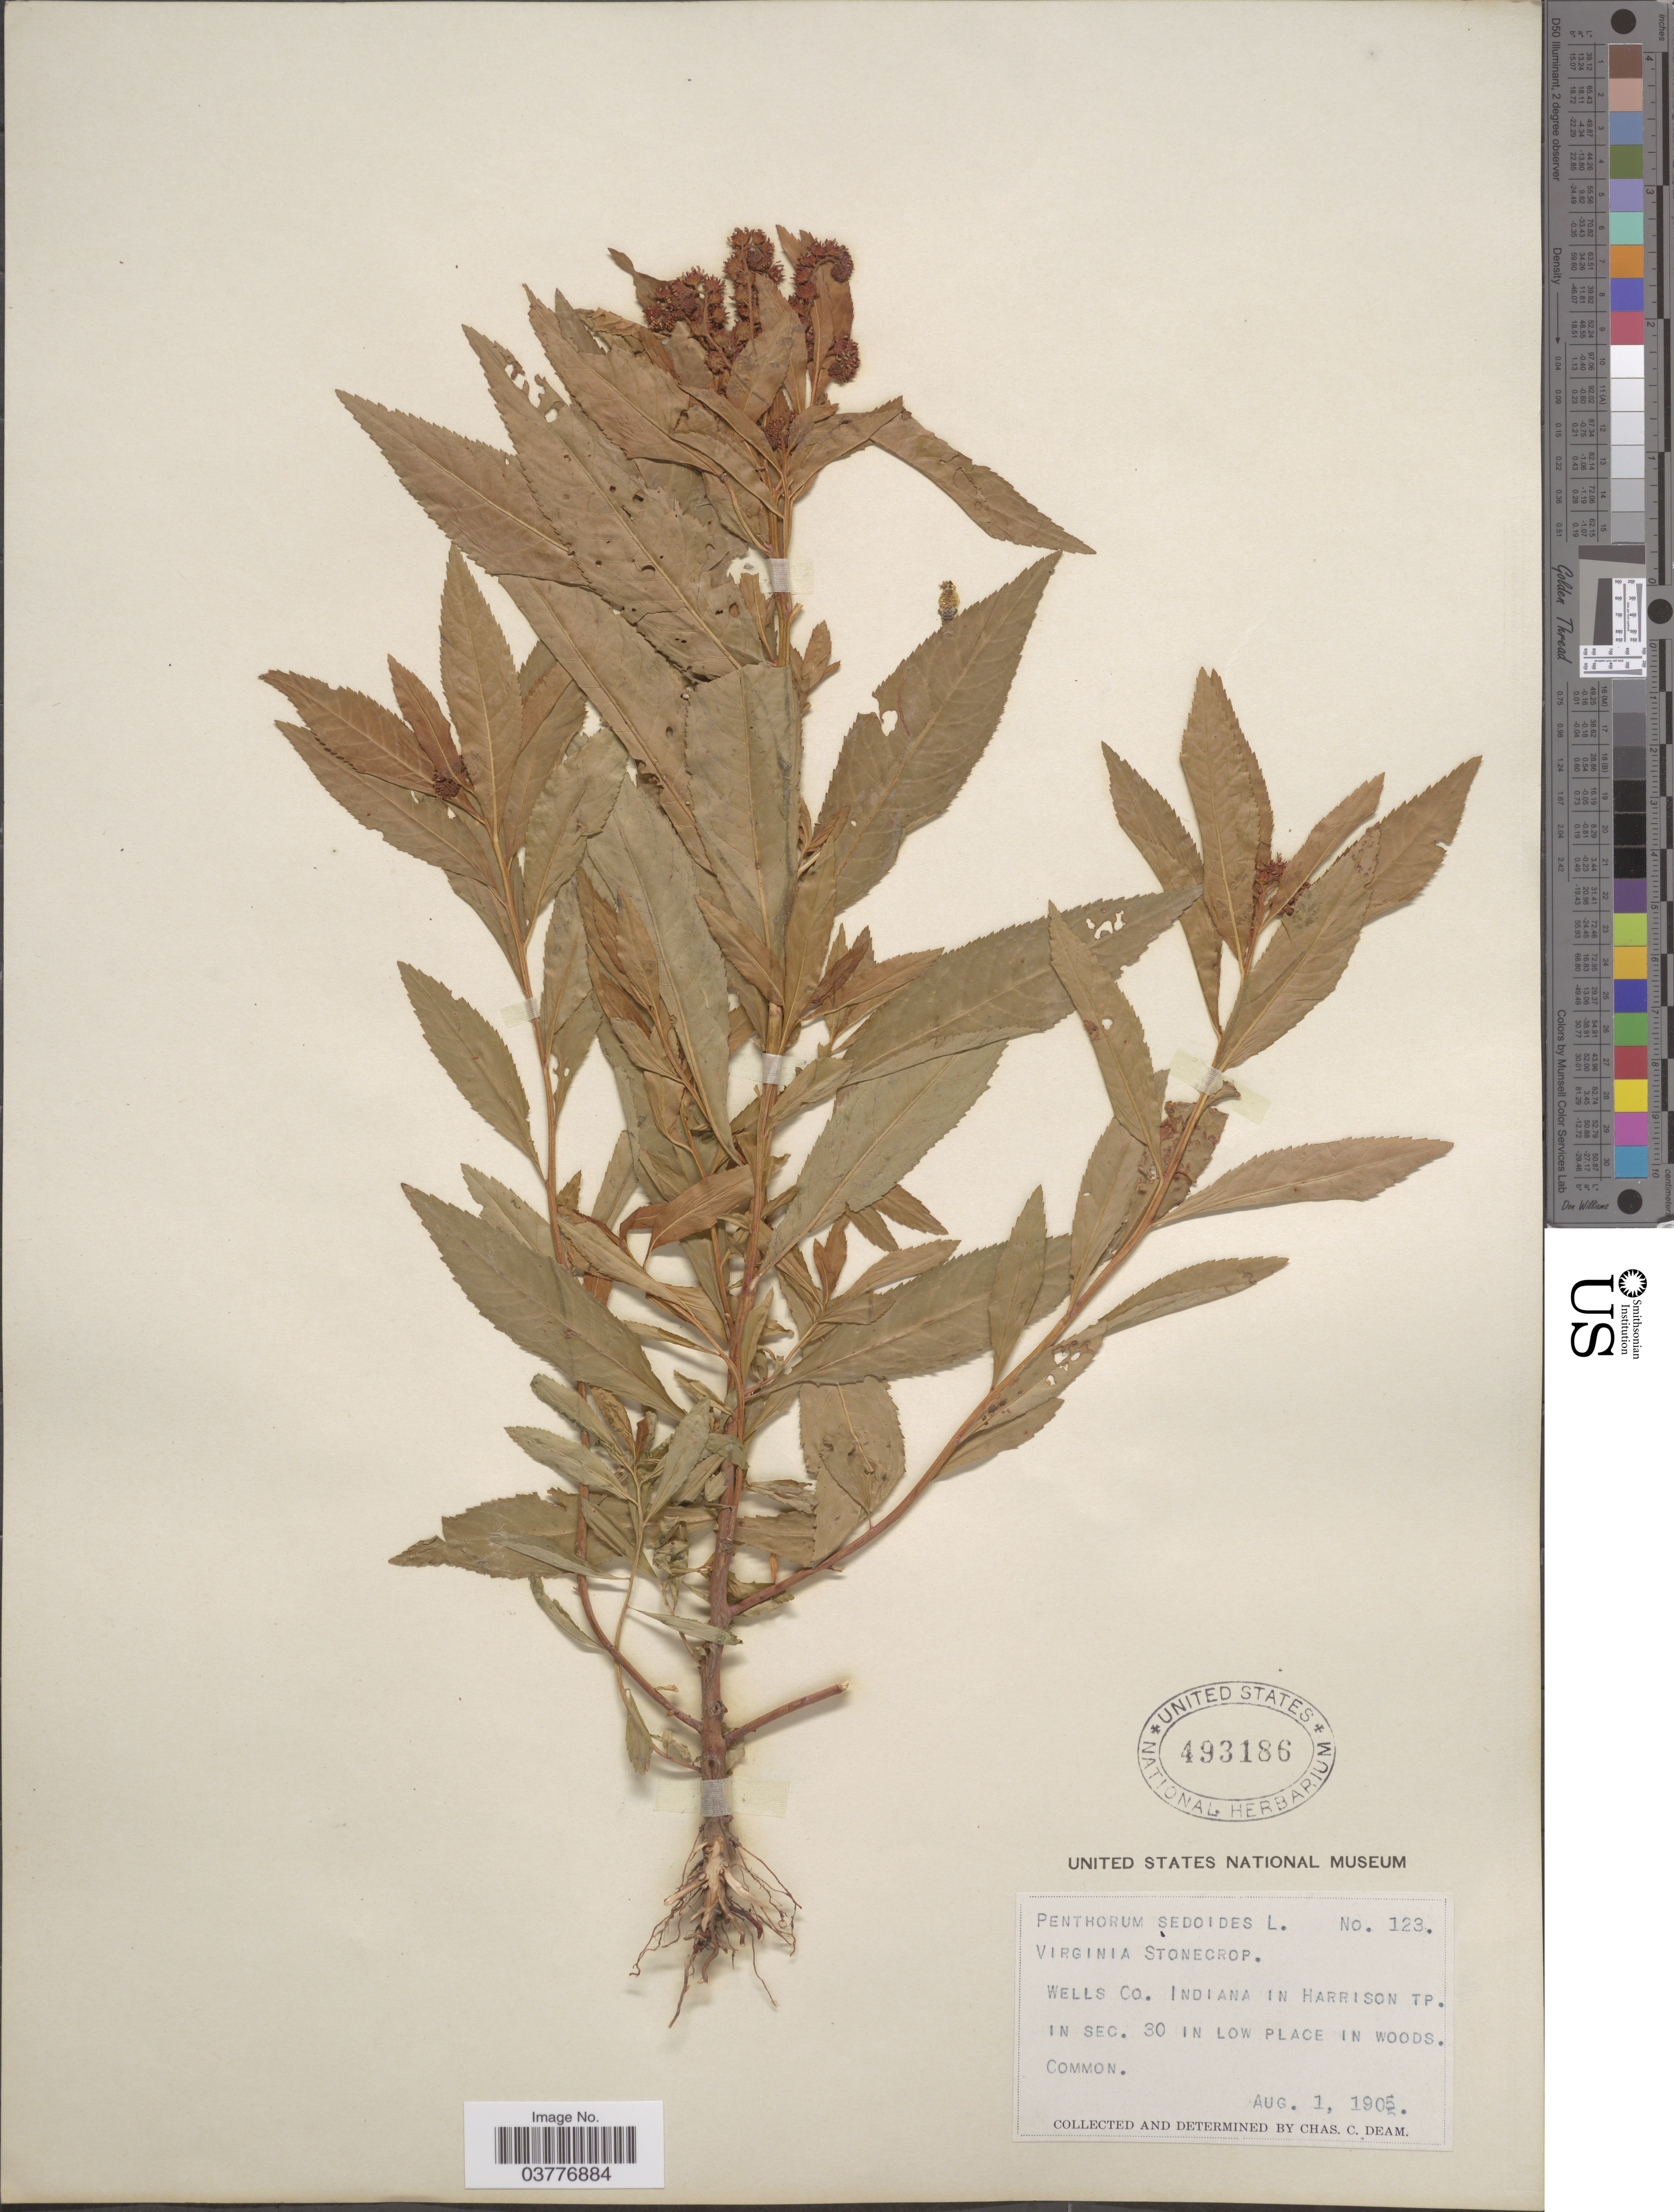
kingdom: Plantae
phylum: Tracheophyta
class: Magnoliopsida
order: Saxifragales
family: Penthoraceae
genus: Penthorum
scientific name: Penthorum sedoides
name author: L.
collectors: C. C. Deam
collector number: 123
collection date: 1905-08-01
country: United States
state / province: Indiana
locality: Wells Co. Indiana in Harrison Tp. in Sec. 30 in low place in woods.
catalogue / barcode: US 493186